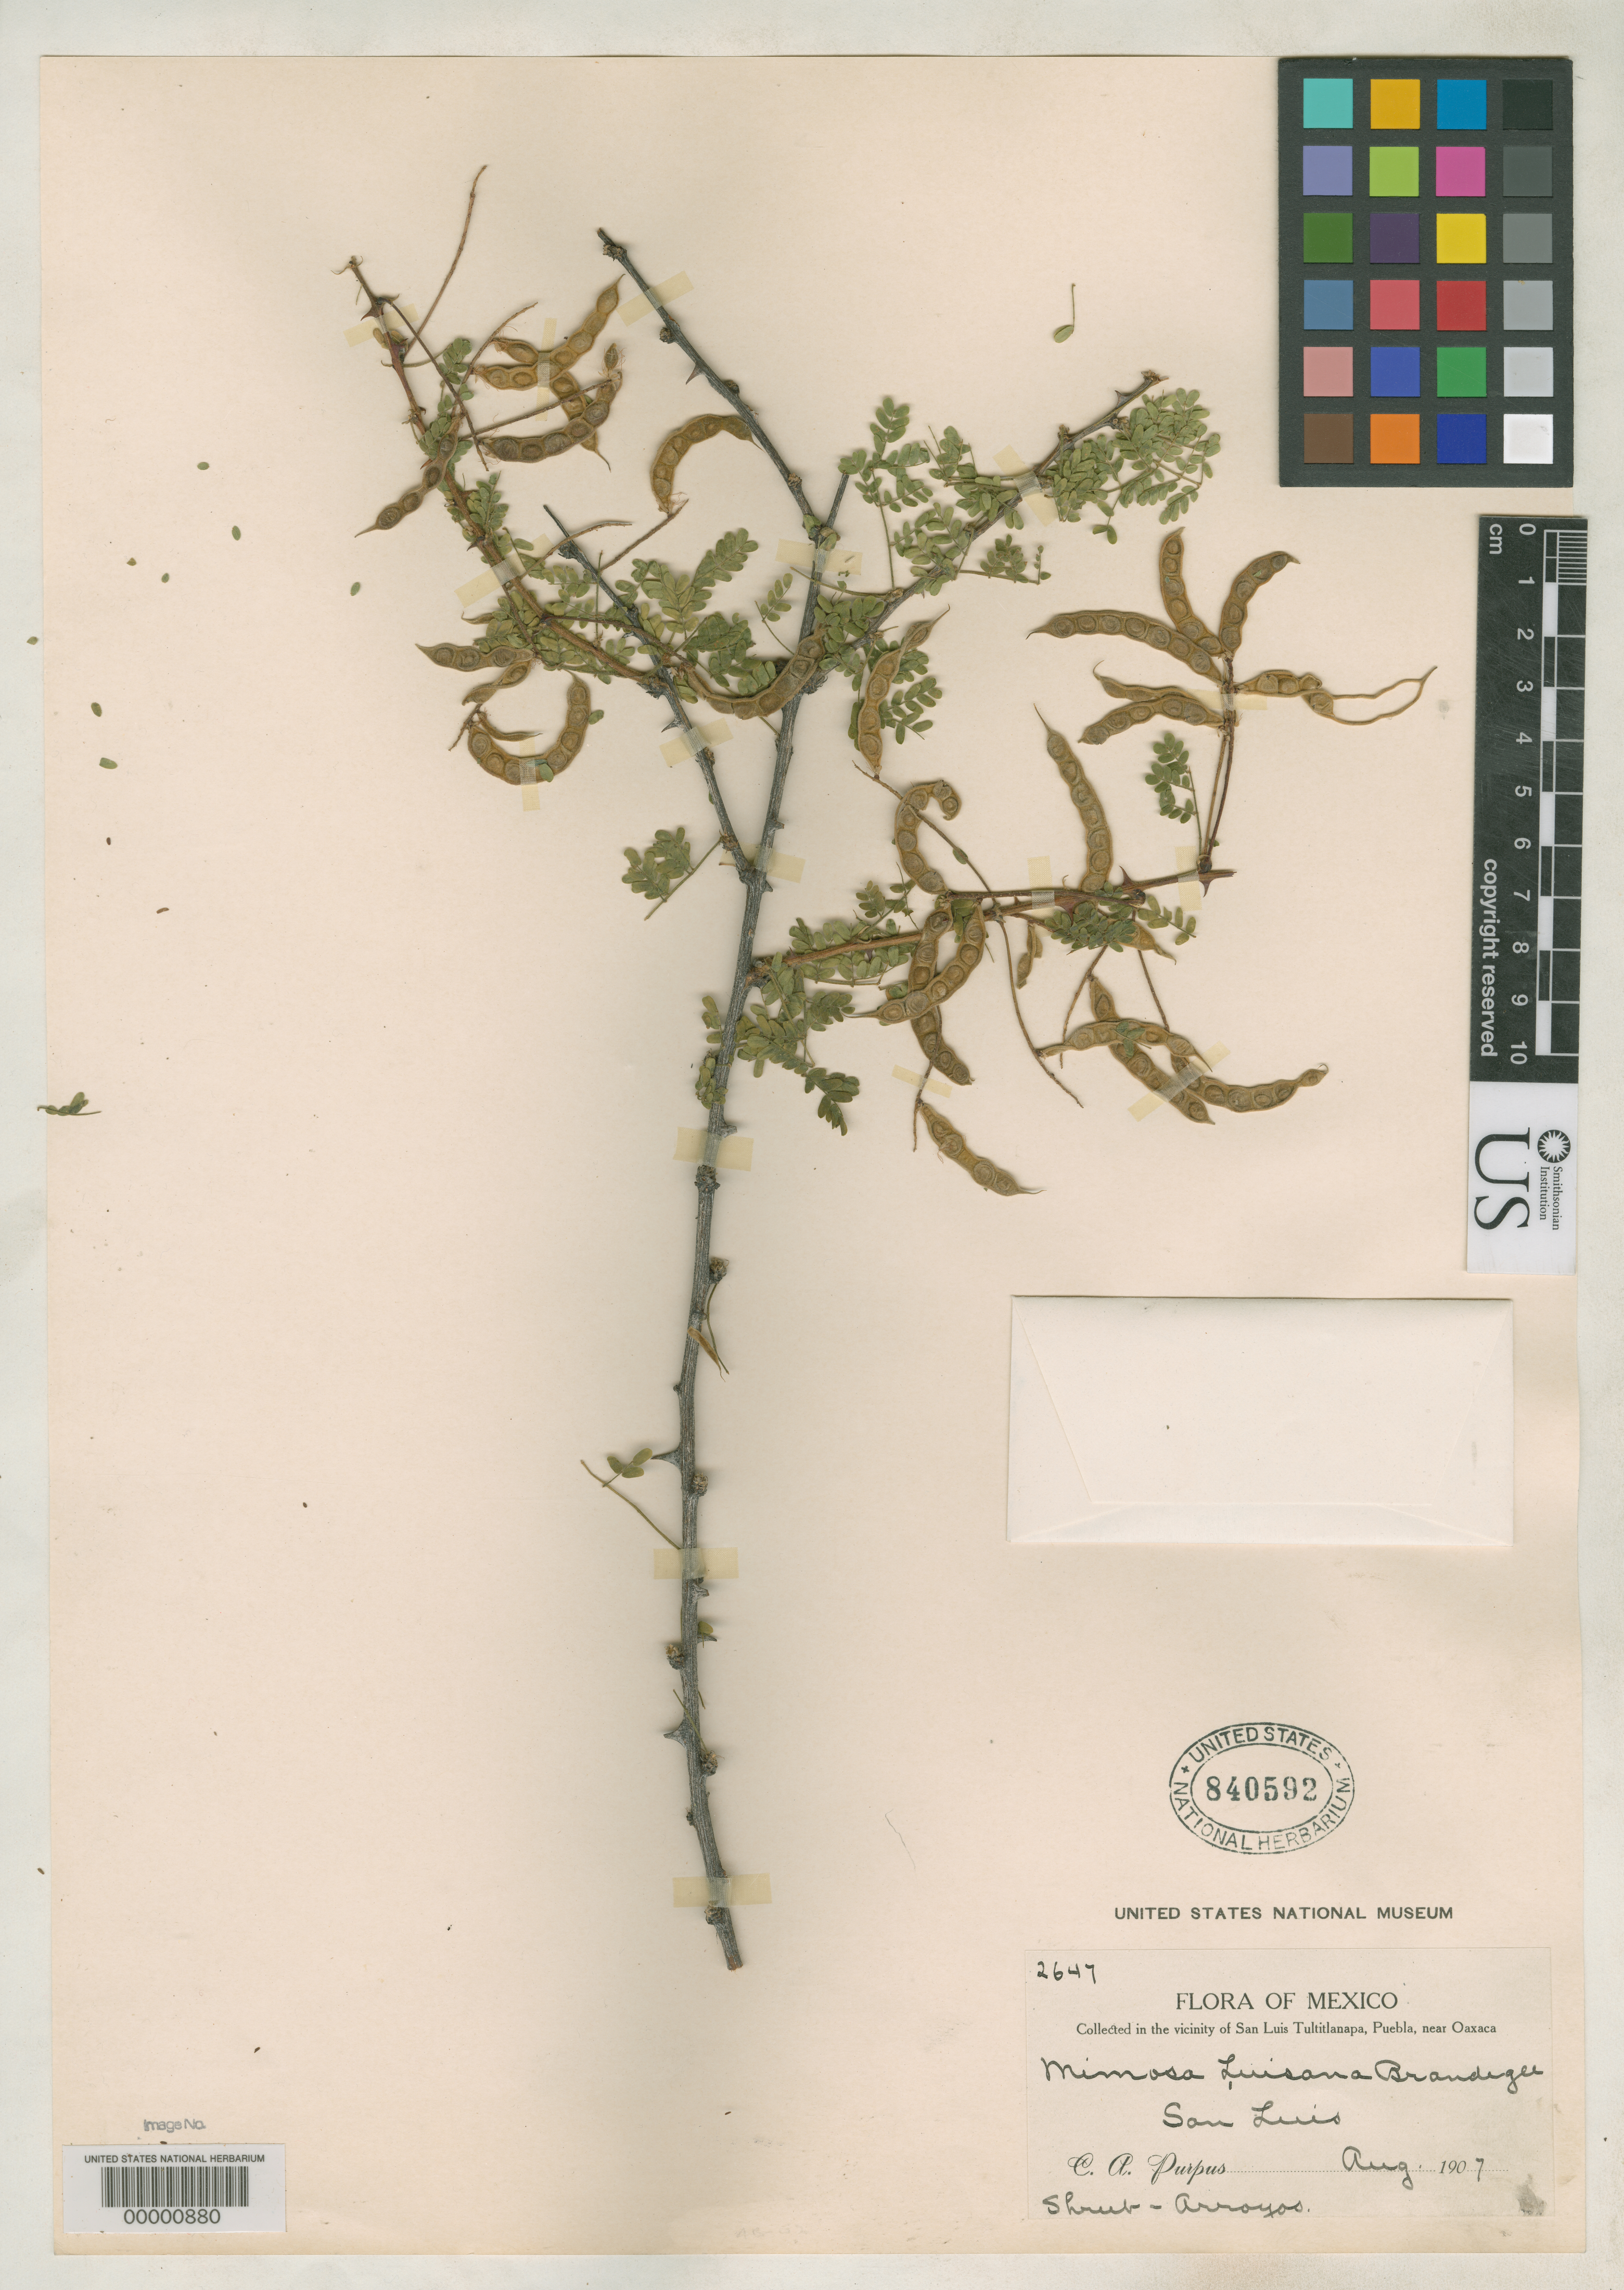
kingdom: Plantae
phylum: Tracheophyta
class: Magnoliopsida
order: Fabales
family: Fabaceae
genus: Mimosa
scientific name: Mimosa luisana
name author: Brandegee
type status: Isotype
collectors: C. A. Purpus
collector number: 2647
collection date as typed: Aug 1907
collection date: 1907-08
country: Mexico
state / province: Puebla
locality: Near San Luis Tuktitlanapa.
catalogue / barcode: US 840592